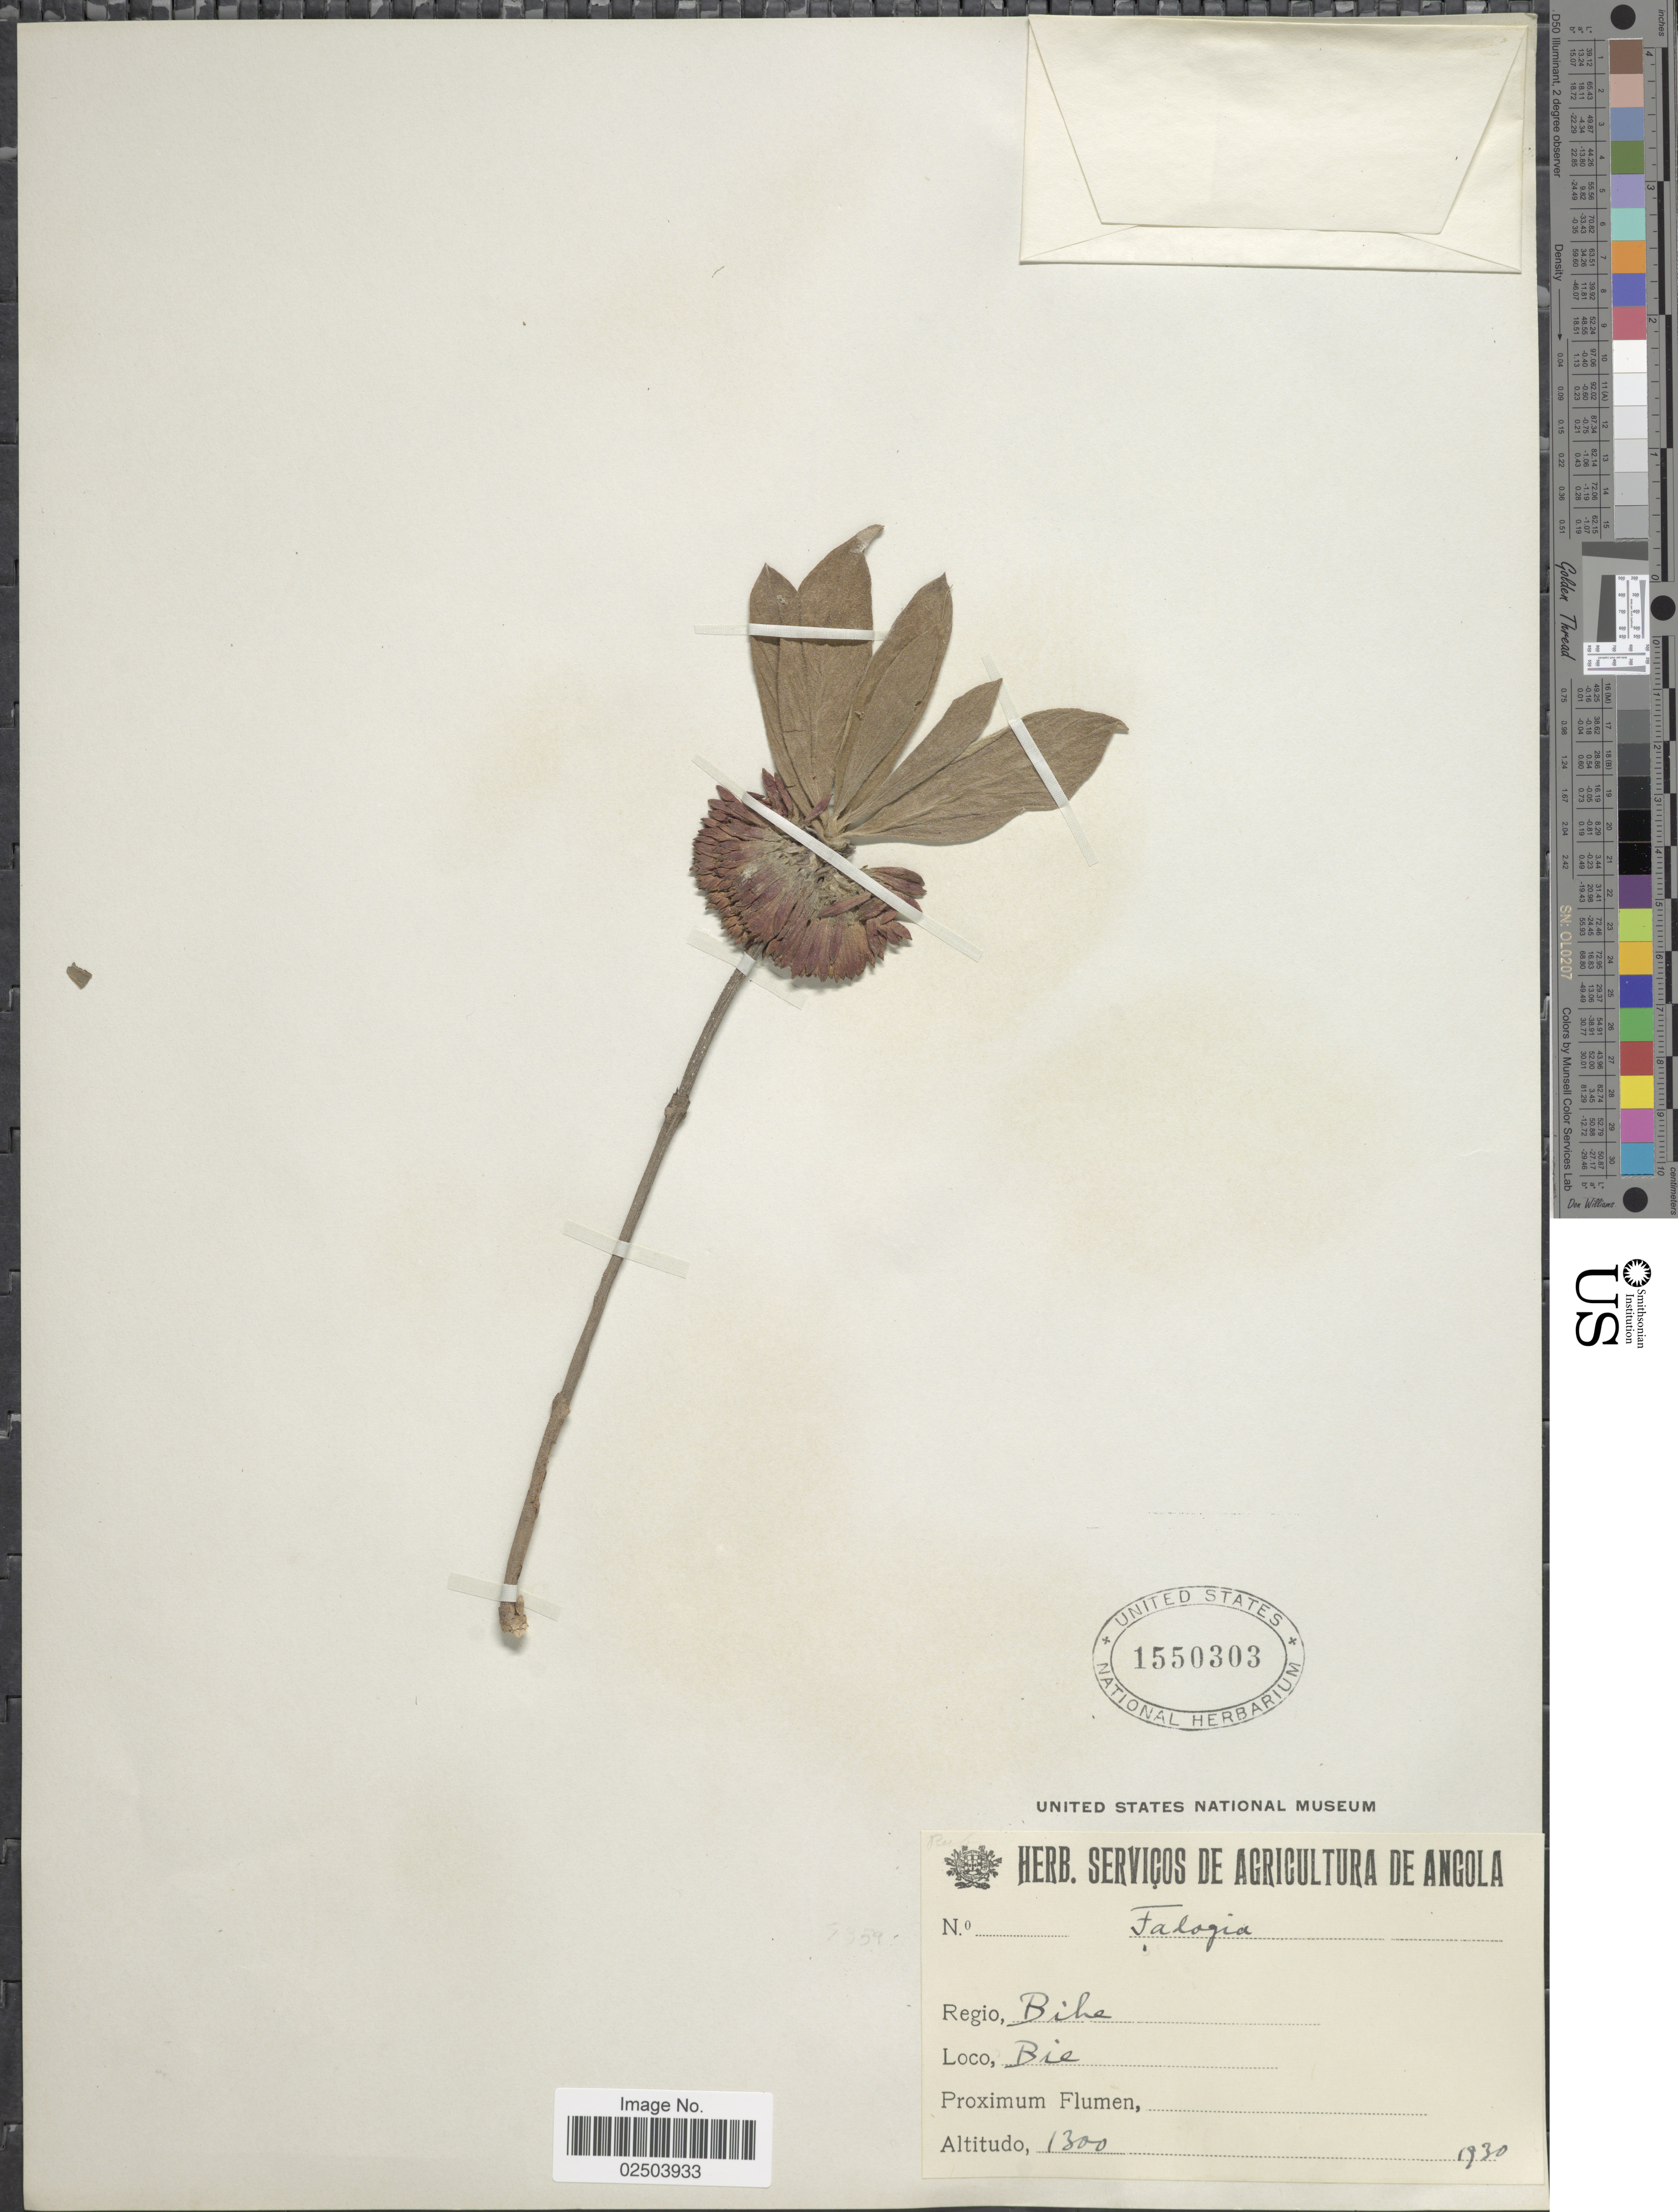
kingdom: Plantae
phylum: Tracheophyta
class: Magnoliopsida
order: Gentianales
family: Rubiaceae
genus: Fadogia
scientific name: Fadogia sp.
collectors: ex herb. Servicos de Agricultura de Angola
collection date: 1930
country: Angola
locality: Bihe, Bie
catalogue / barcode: US 1550303